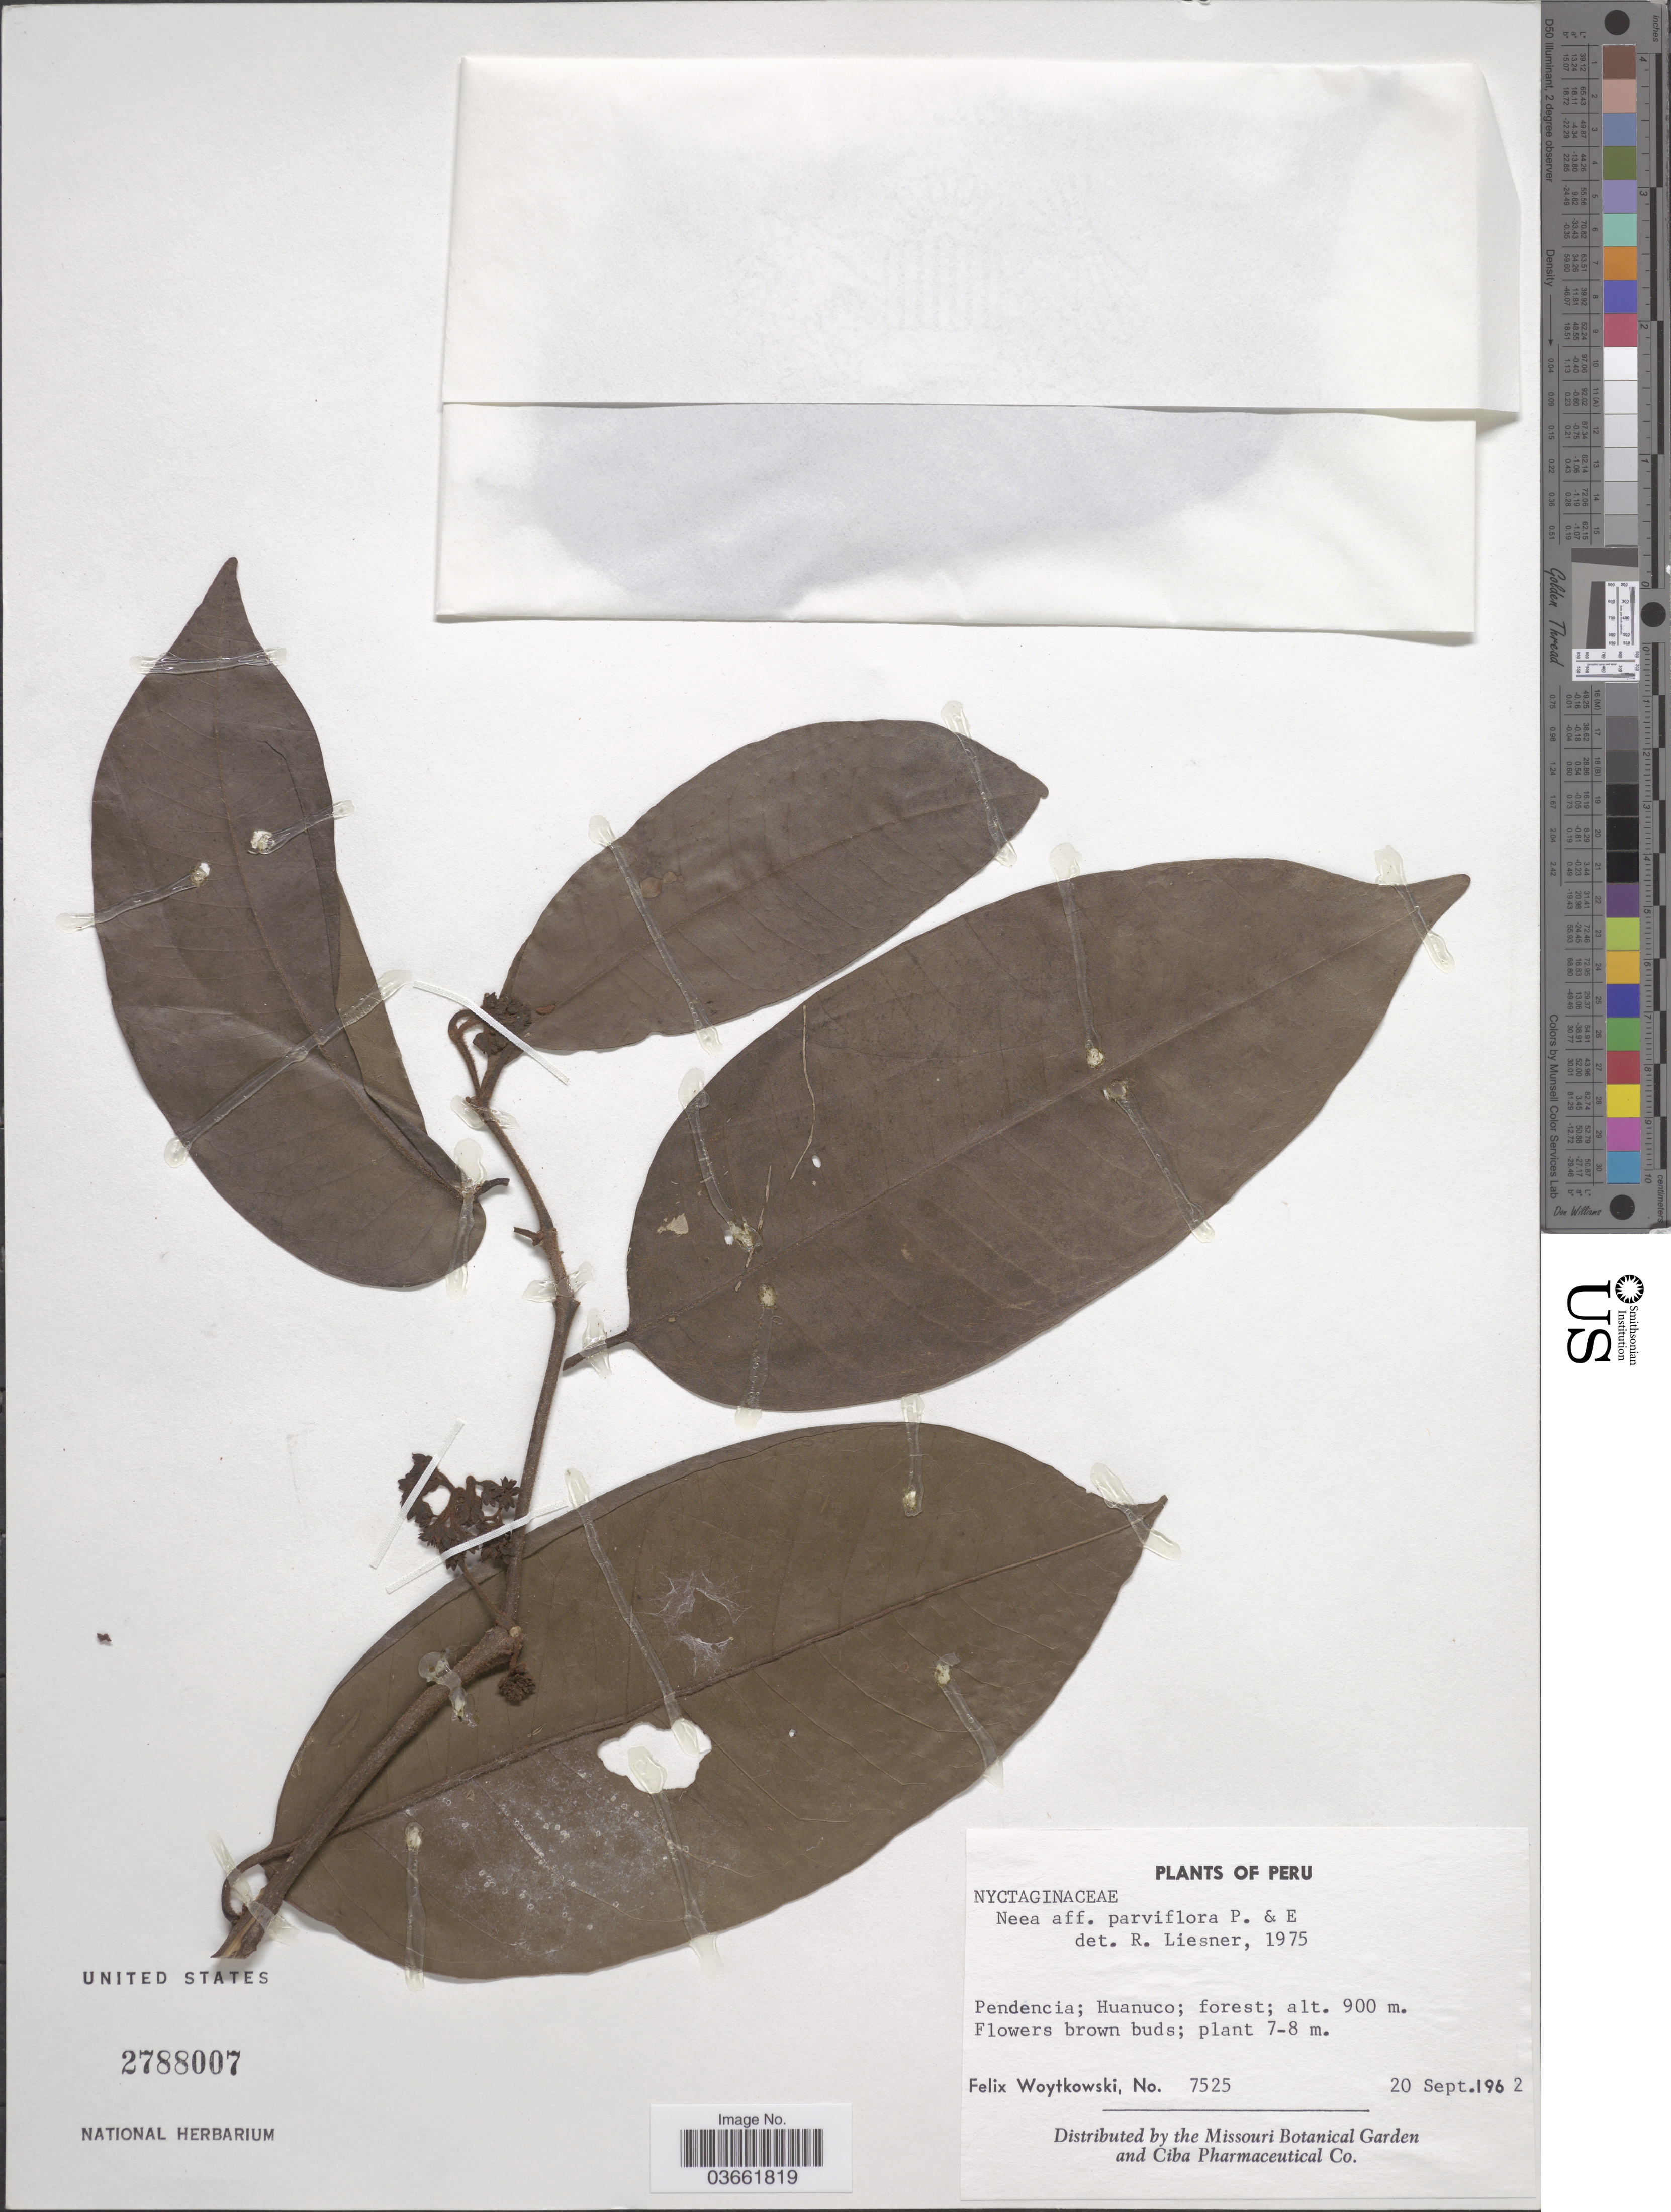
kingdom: Plantae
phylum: Tracheophyta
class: Magnoliopsida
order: Caryophyllales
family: Nyctaginaceae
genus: Neea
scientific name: Neea parviflora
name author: Poepp. & Endl.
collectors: F. Woytkowski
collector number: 7525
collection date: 1962-09-20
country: Peru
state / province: Huánuco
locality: Pendencia.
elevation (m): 900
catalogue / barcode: US 2788007